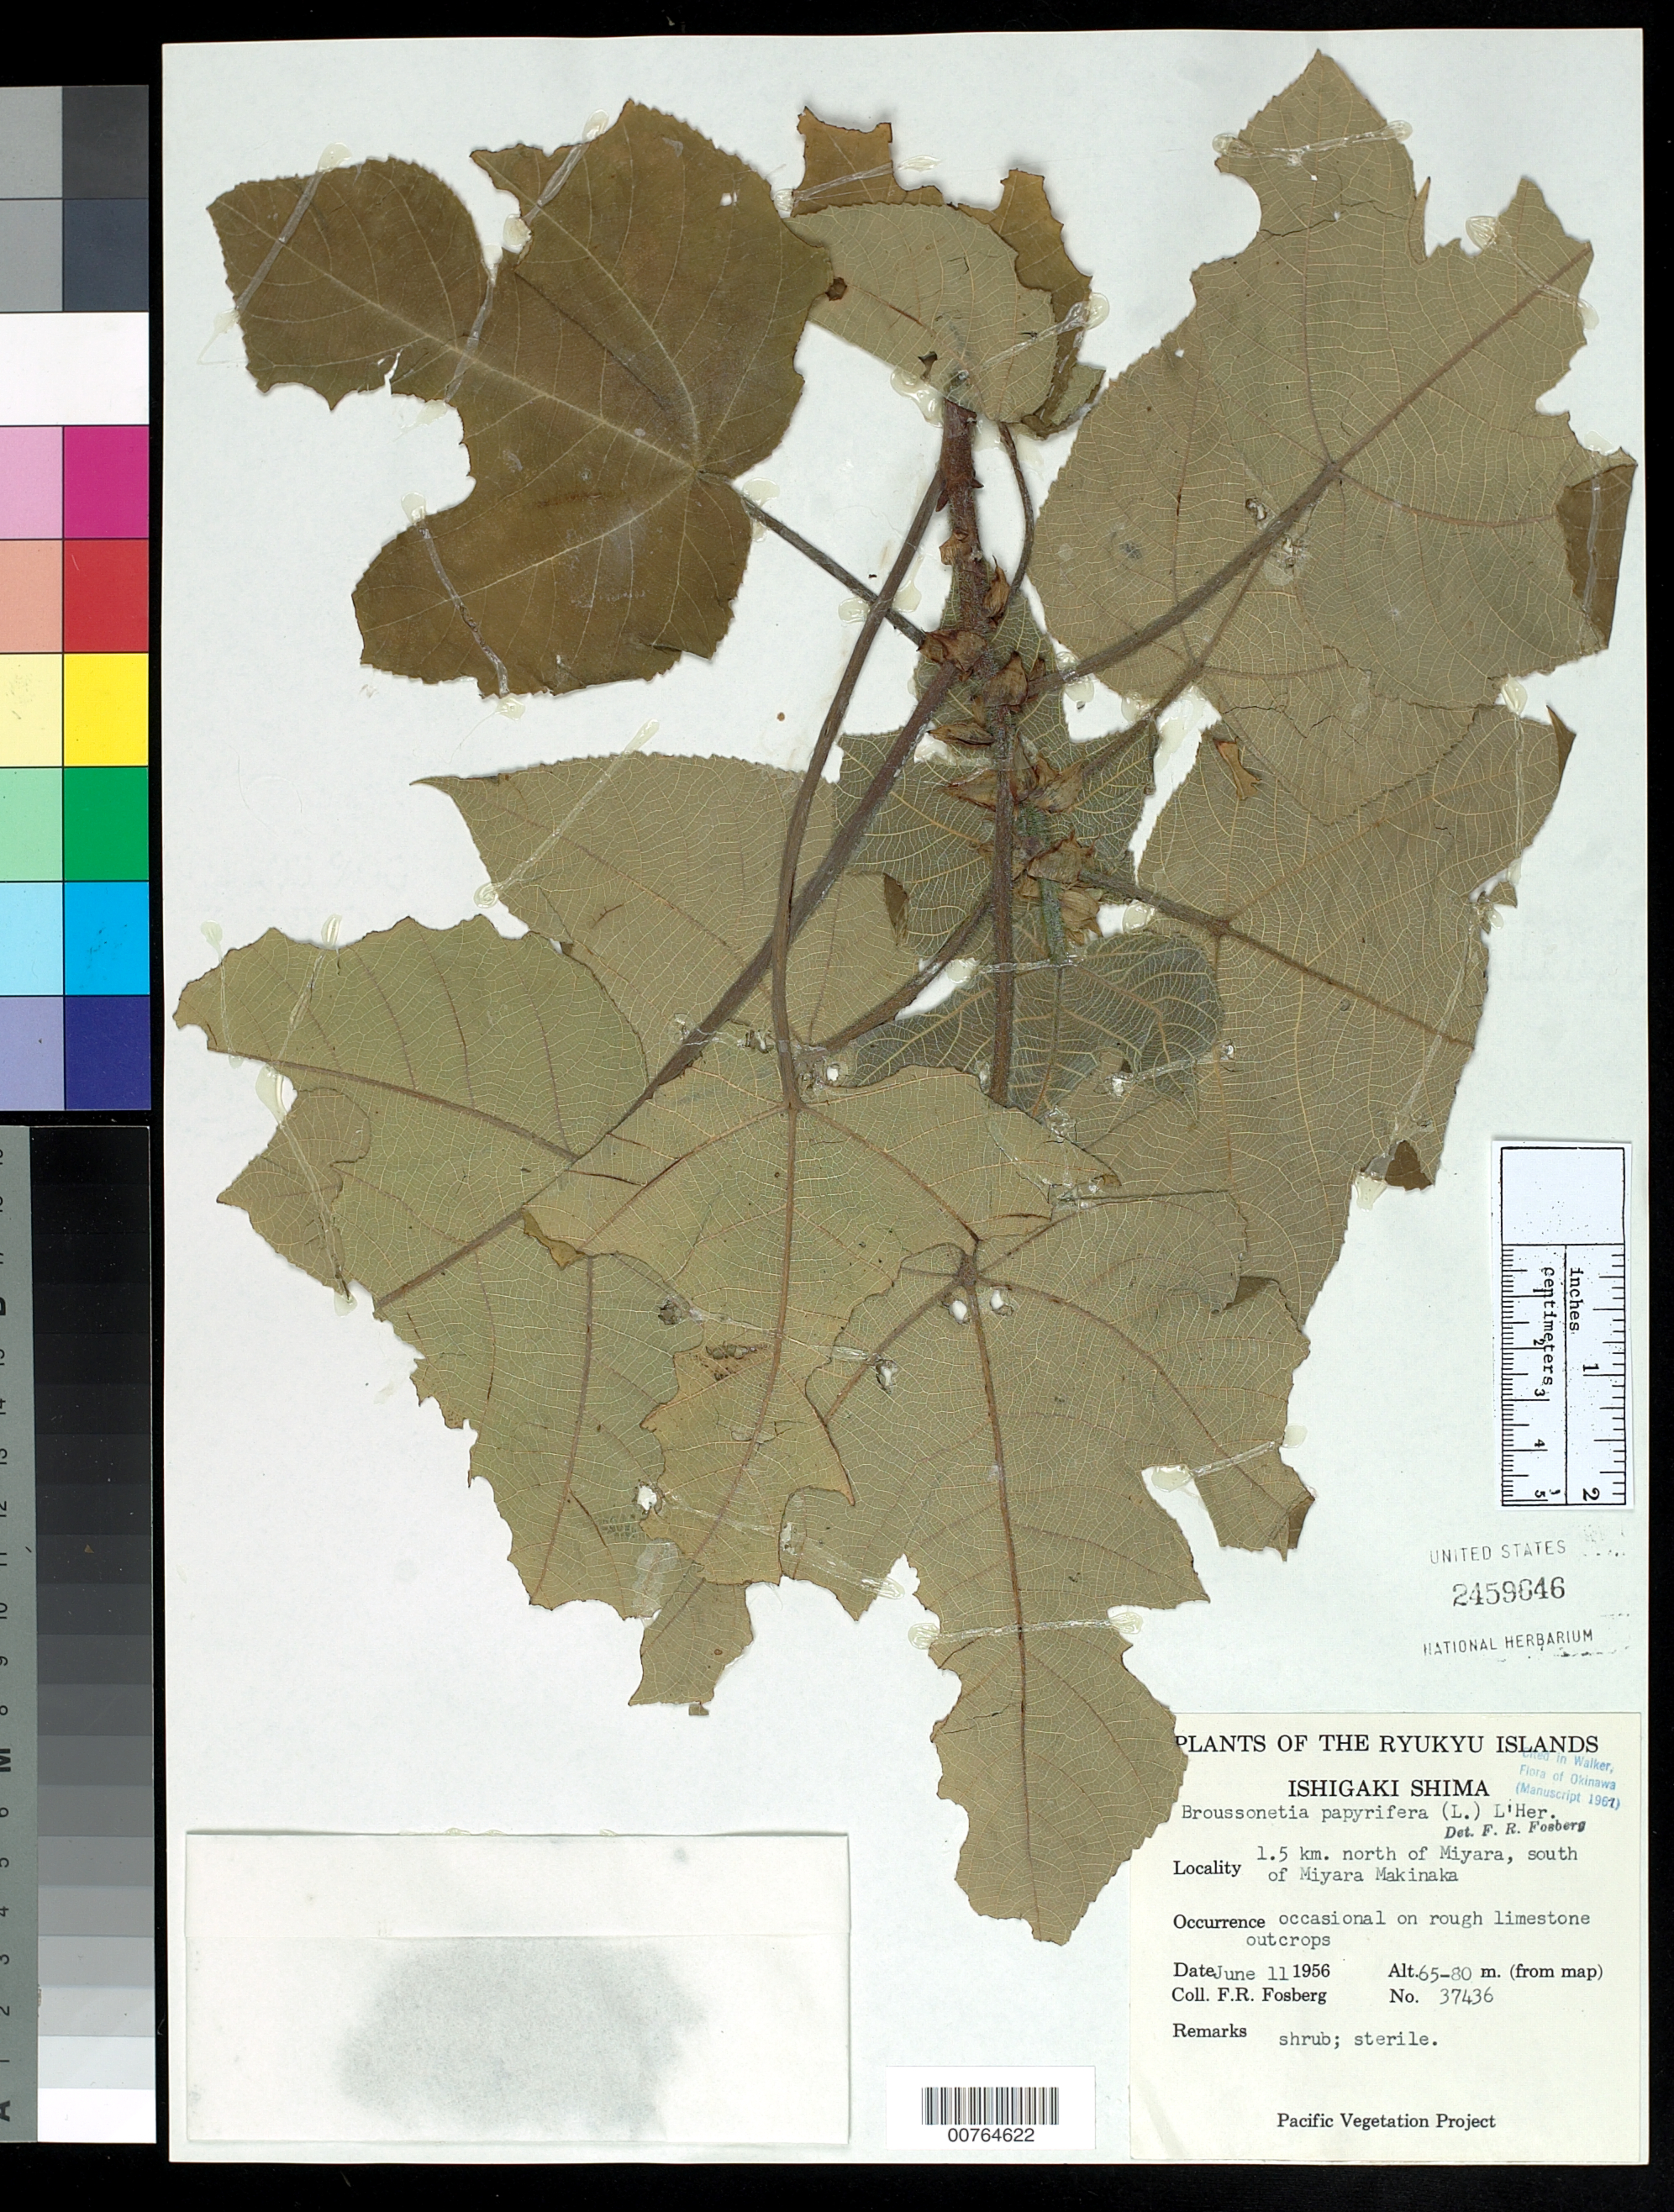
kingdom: Plantae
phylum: Tracheophyta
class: Magnoliopsida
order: Rosales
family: Moraceae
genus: Broussonetia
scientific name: Broussonetia papyrifera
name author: (L.) L'Hér. ex Vent.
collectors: F. R. Fosberg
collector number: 37436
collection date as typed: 9 Jun 1956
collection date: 1956-06-09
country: Japan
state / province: Okinawa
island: Ishigaki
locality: N of Miyara, S of Miyara Makinaka.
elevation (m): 65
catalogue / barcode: US 2459646